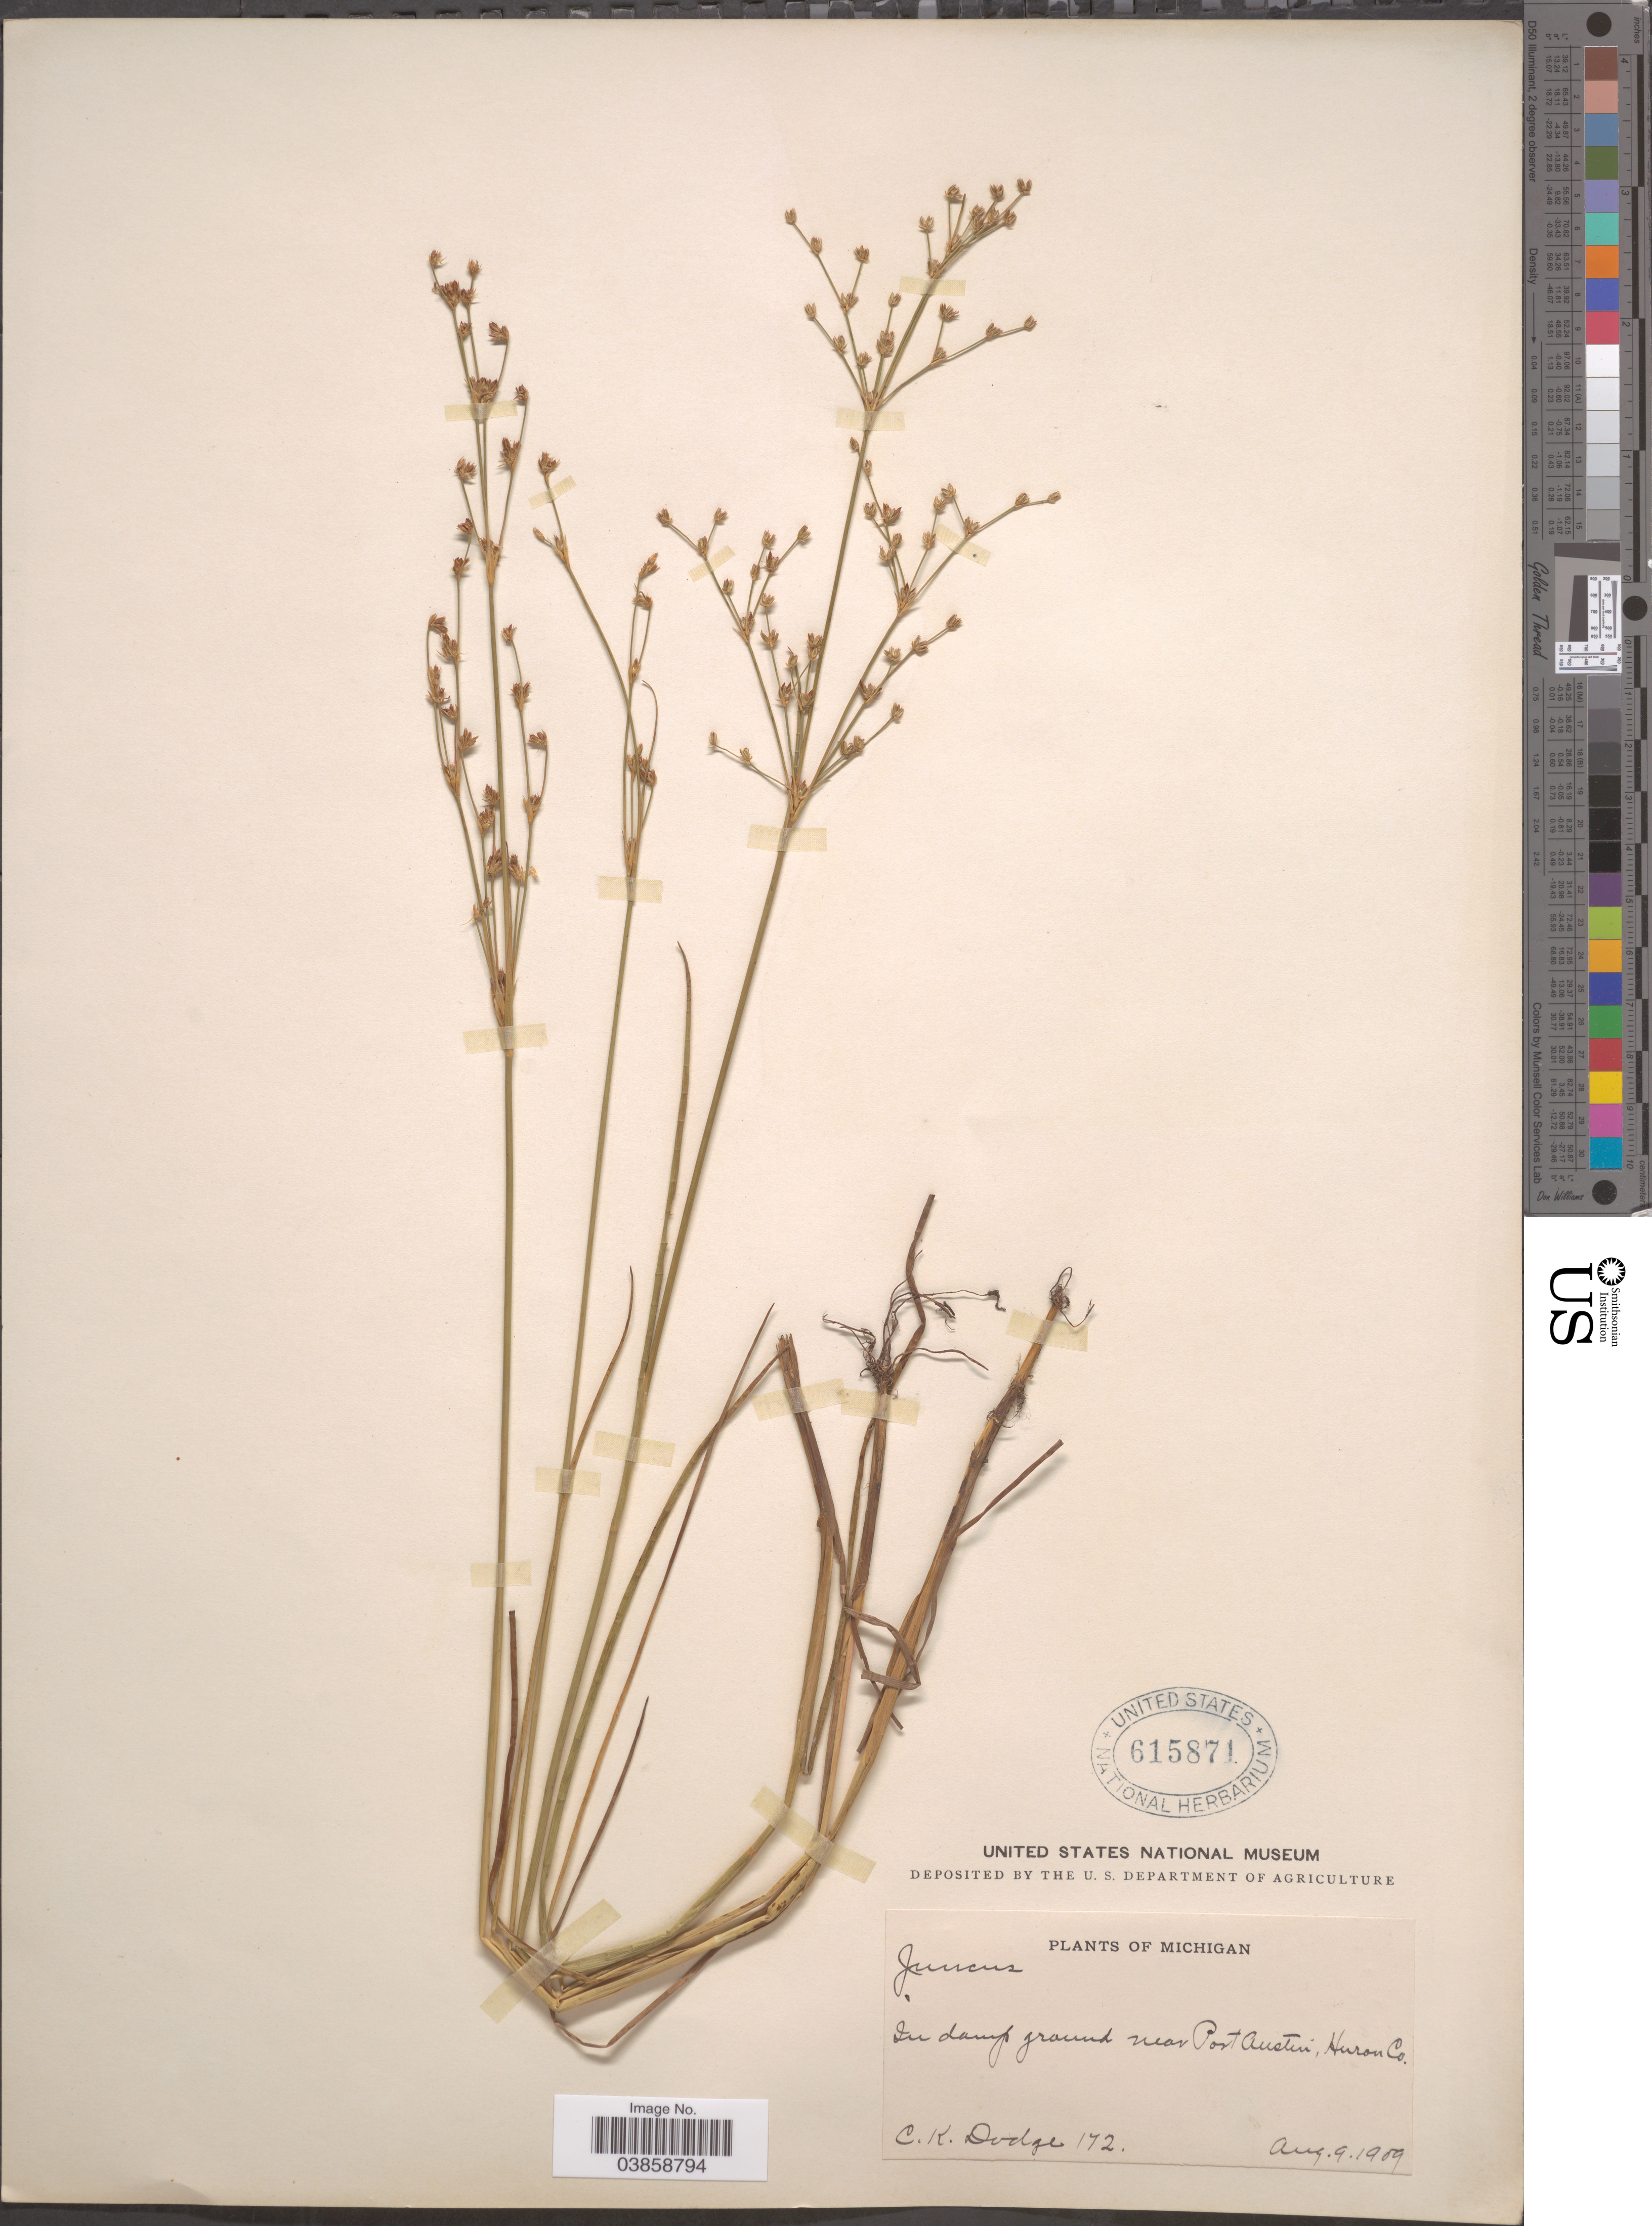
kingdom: Plantae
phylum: Tracheophyta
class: Liliopsida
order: Poales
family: Juncaceae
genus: Juncus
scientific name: Juncus sp.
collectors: C. Dodge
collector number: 172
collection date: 1909-08-09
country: United States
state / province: Michigan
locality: Near Port Austen, Huron Co.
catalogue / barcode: US 615871